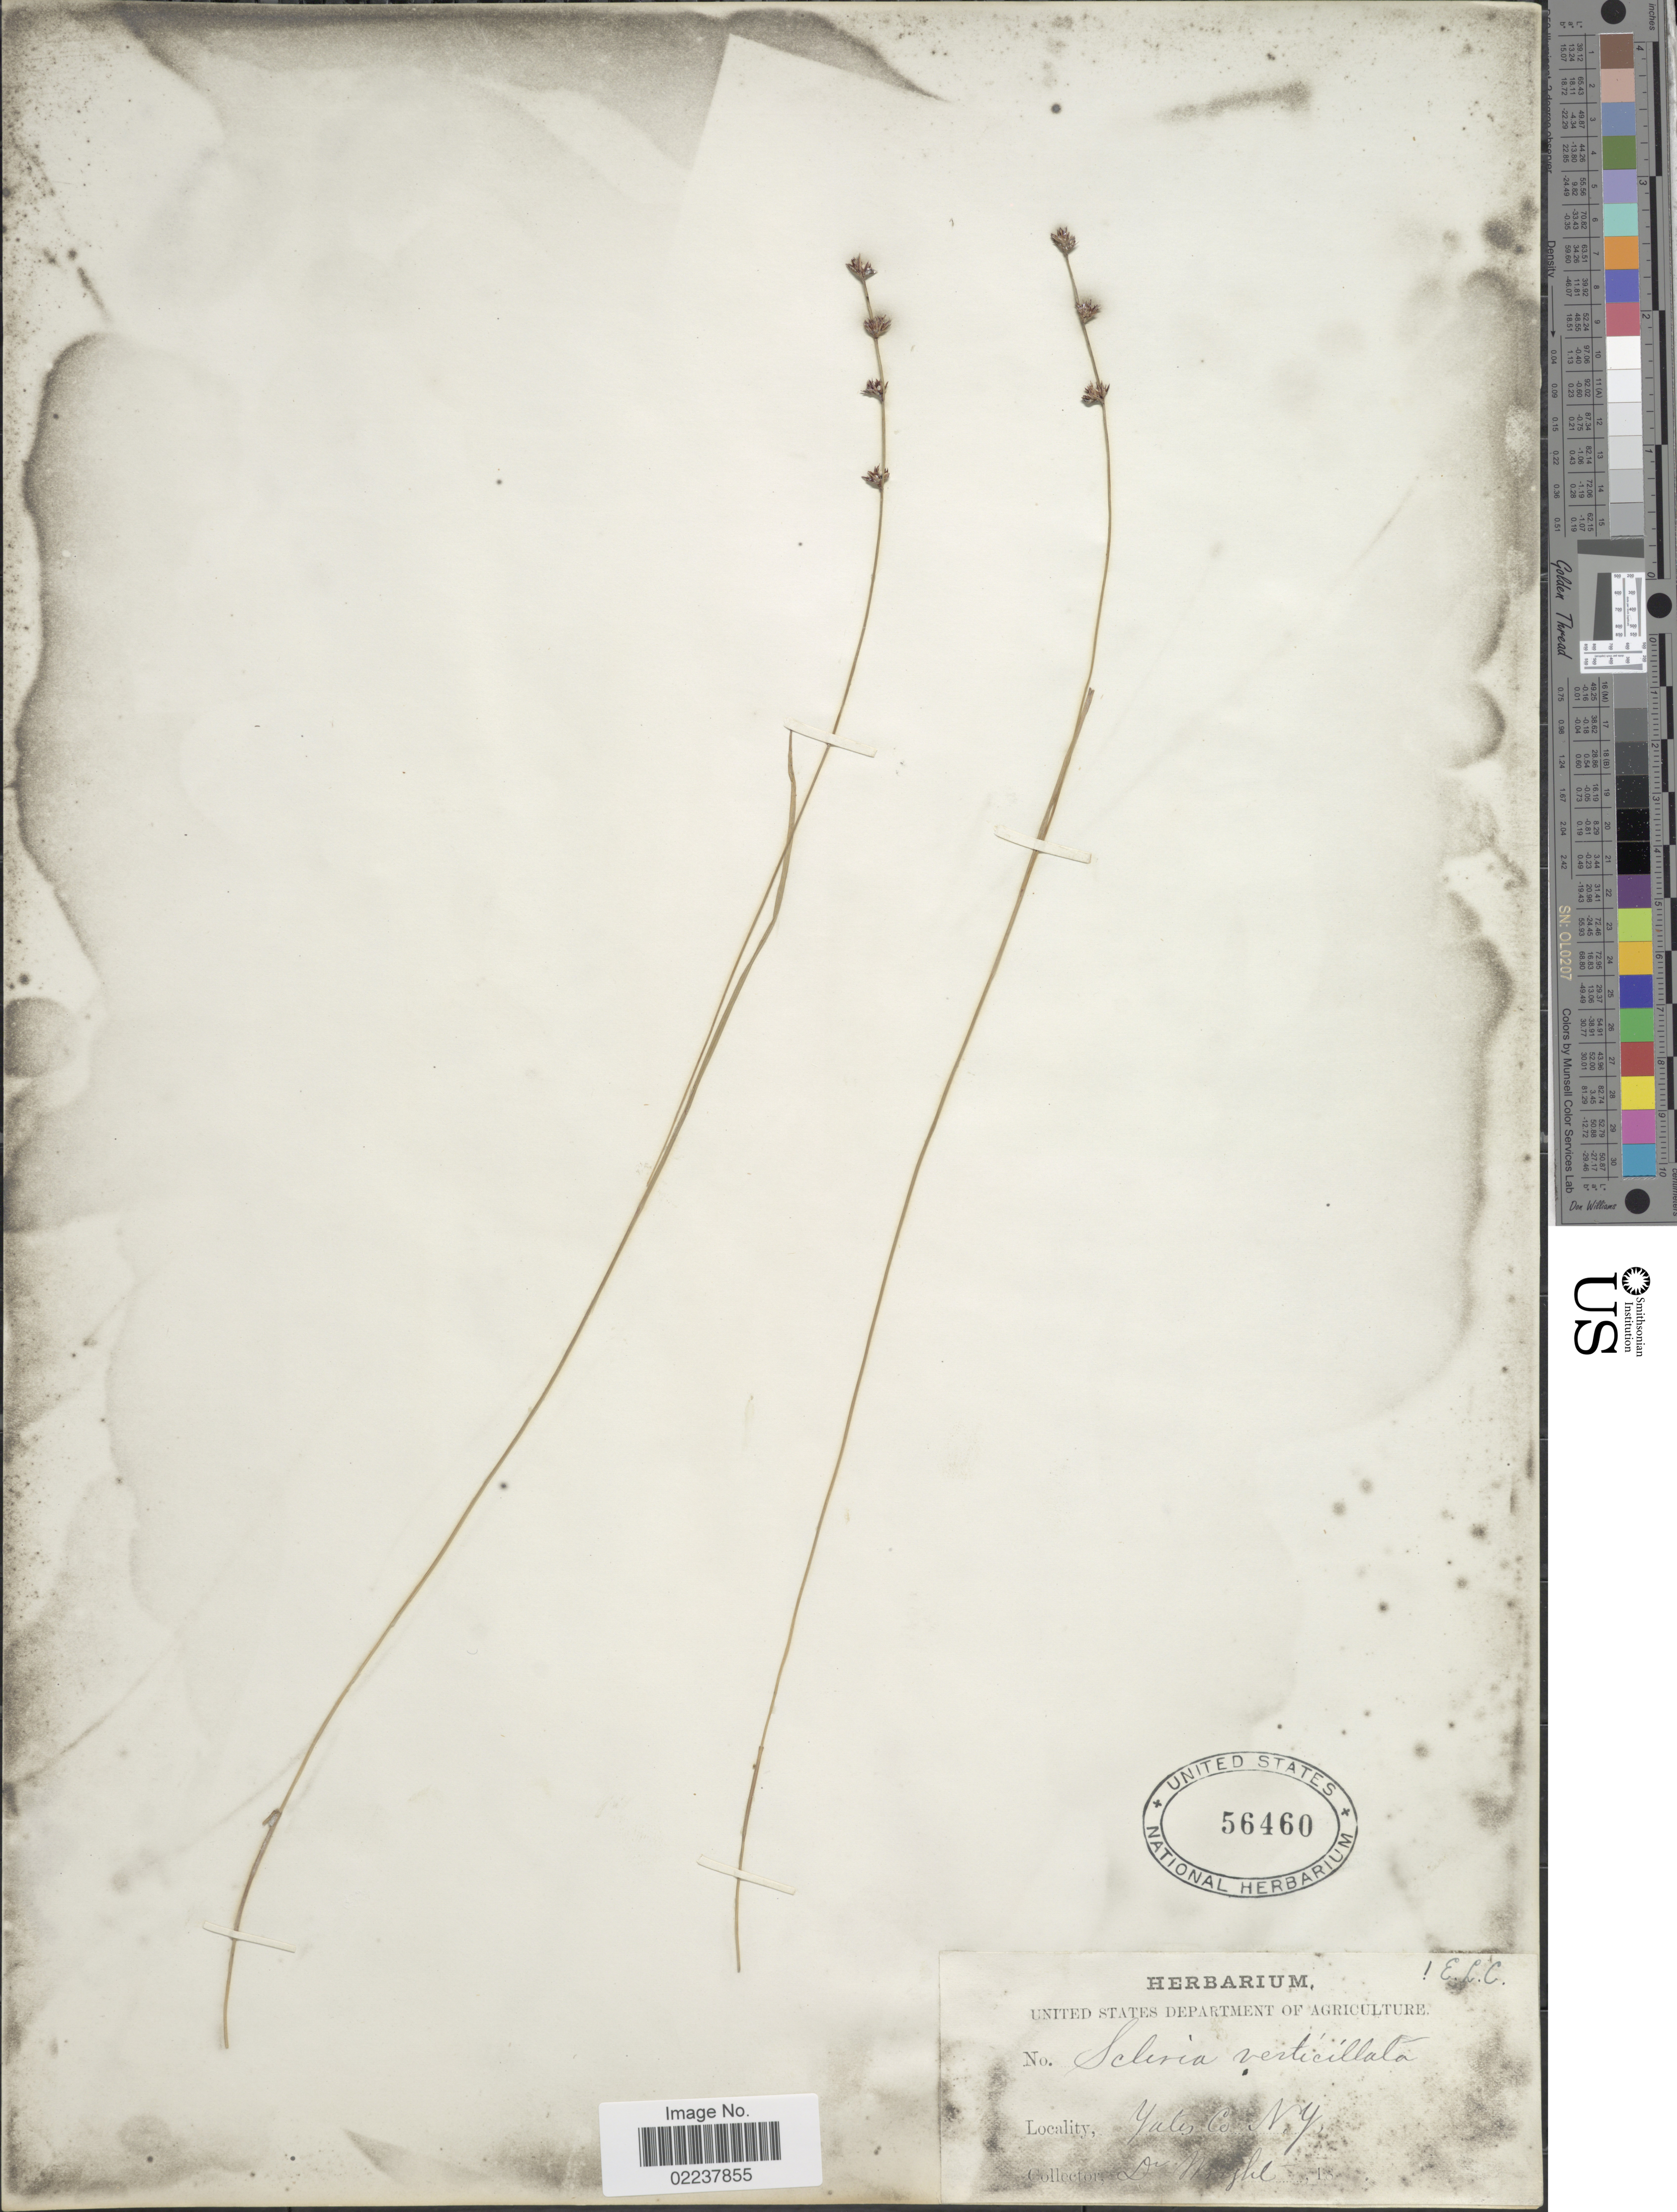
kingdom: Plantae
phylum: Tracheophyta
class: Liliopsida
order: Poales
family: Cyperaceae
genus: Scleria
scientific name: Scleria verticillata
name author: Muhl. ex Willd.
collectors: Wright, --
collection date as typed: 18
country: United States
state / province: New York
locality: Yates Co. NY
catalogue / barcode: US 56460